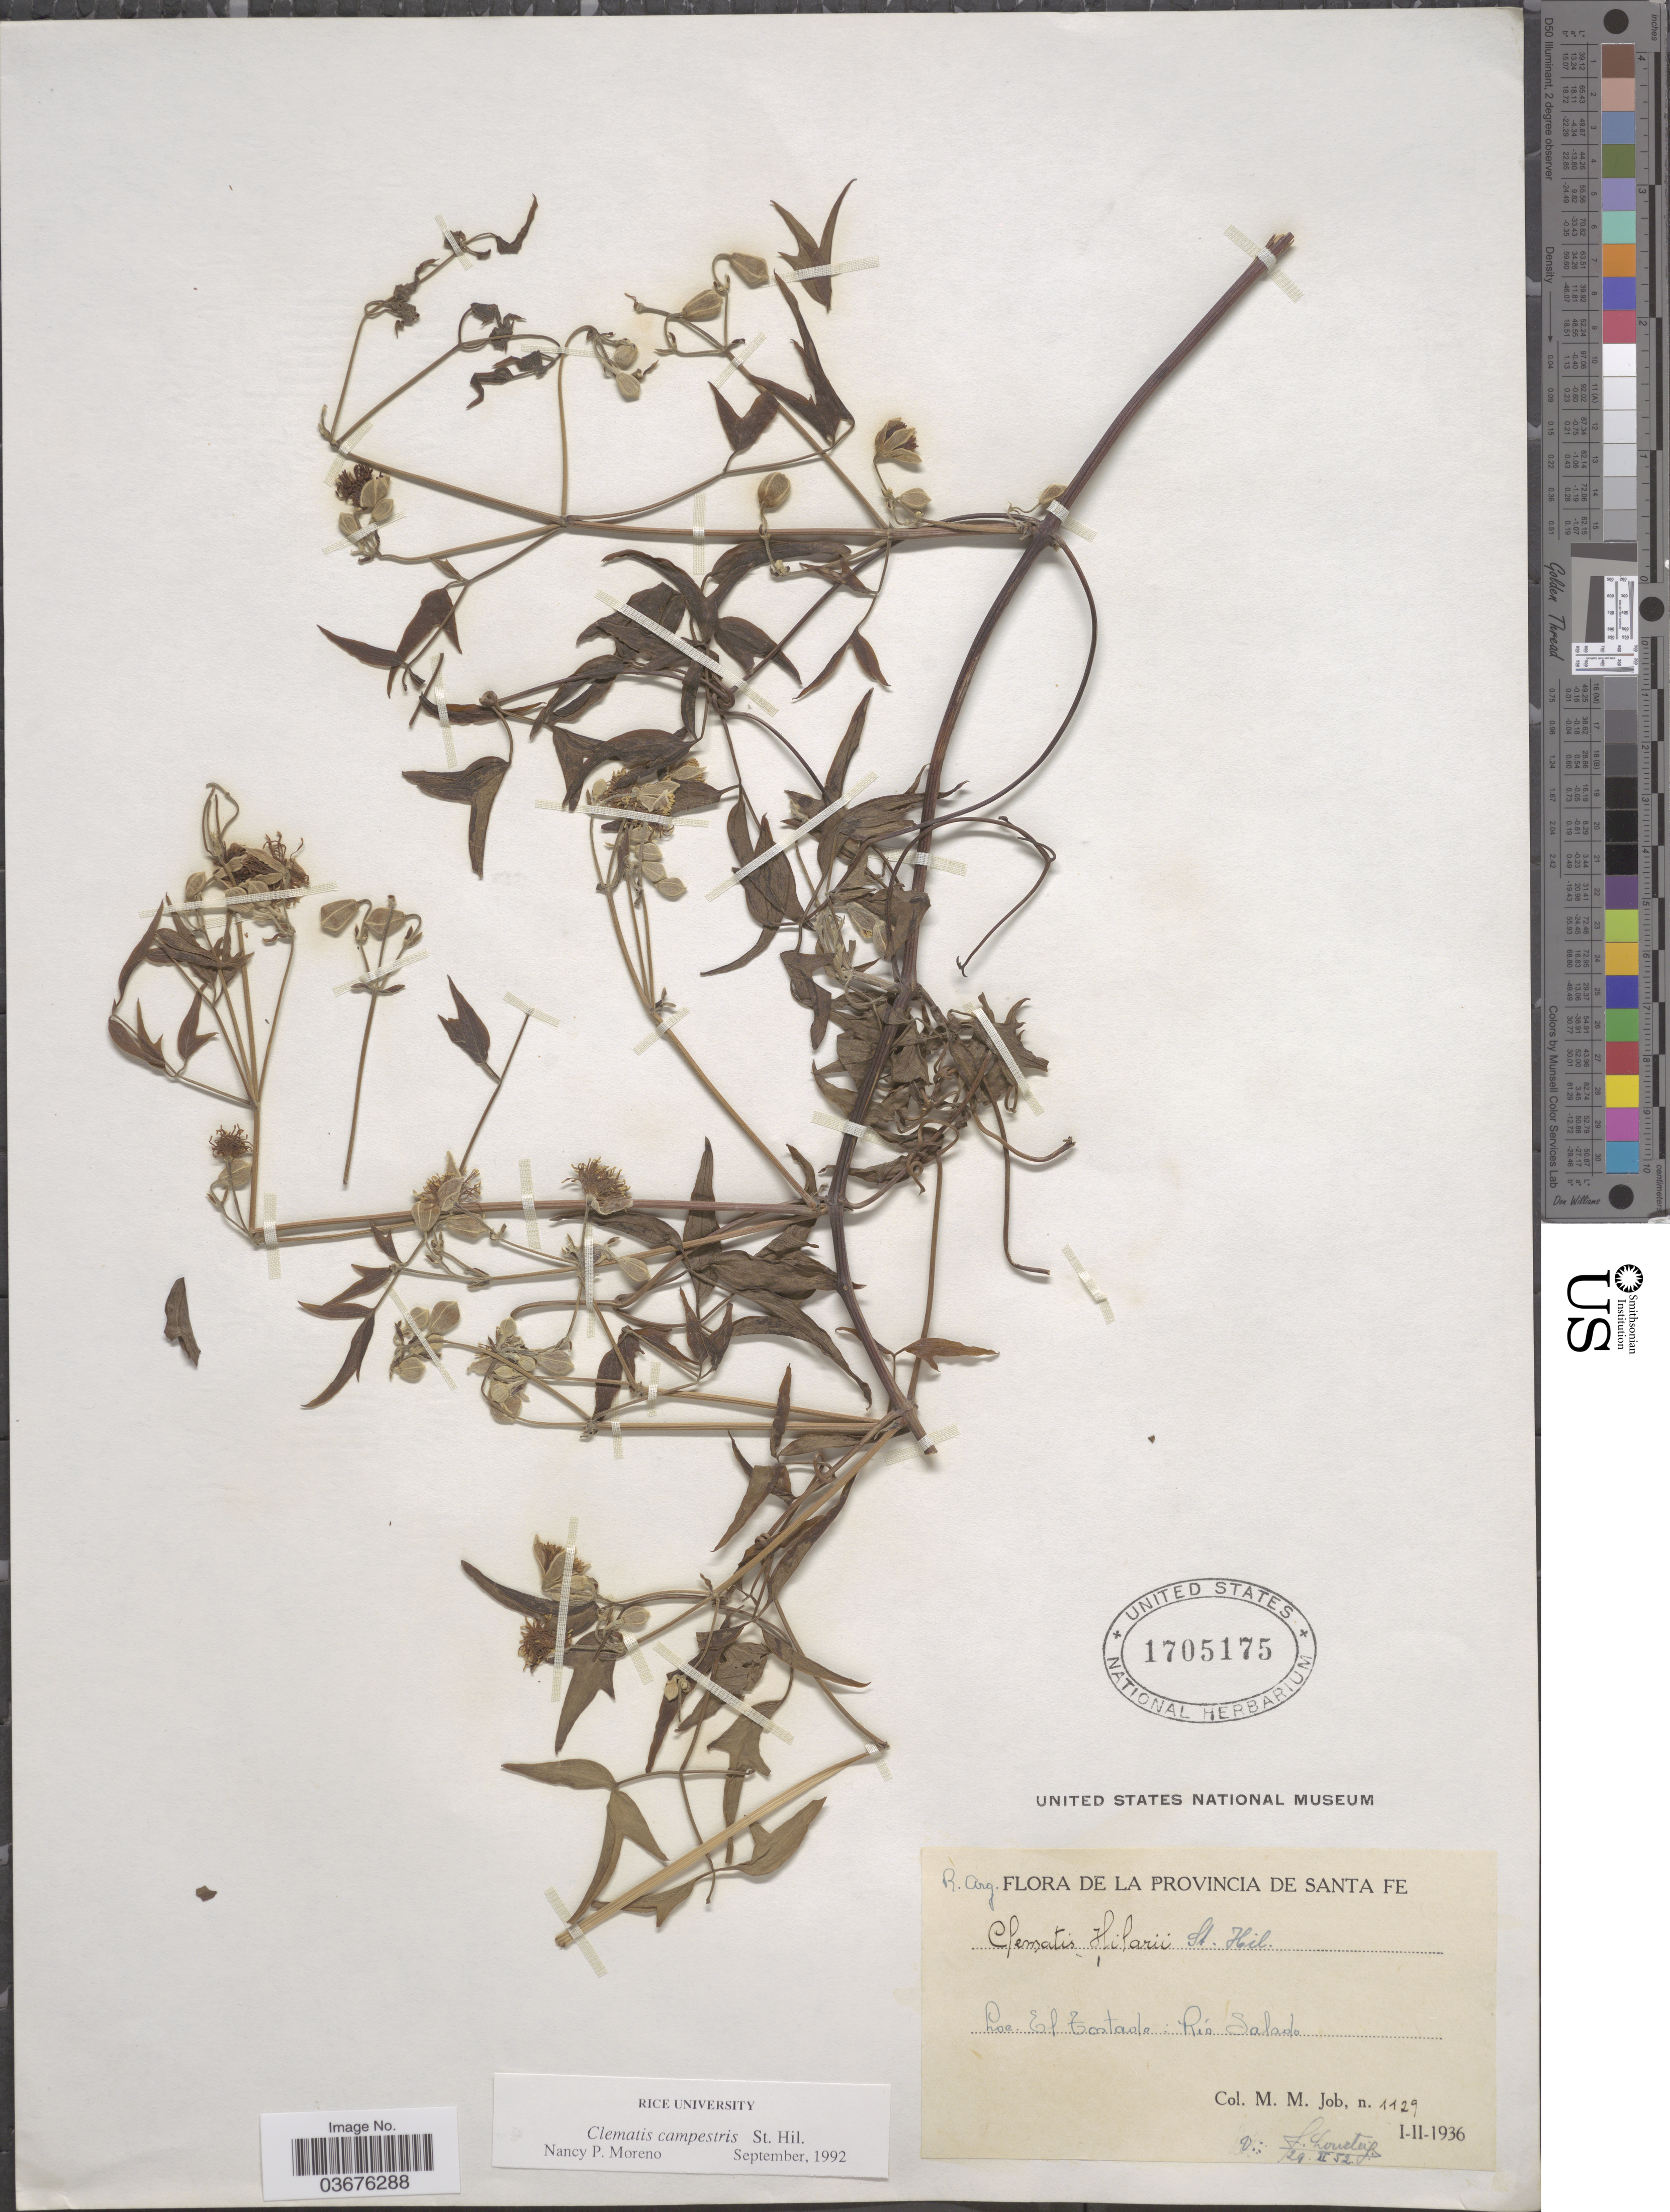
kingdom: Plantae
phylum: Tracheophyta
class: Magnoliopsida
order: Ranunculales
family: Ranunculaceae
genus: Clematis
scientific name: Clematis campestris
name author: A. St.-Hil.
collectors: M. Job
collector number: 1129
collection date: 1936-01/1936-02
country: Argentina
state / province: Santa Fe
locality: R. Arg. El Estado: Río Salado.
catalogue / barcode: US 1705175